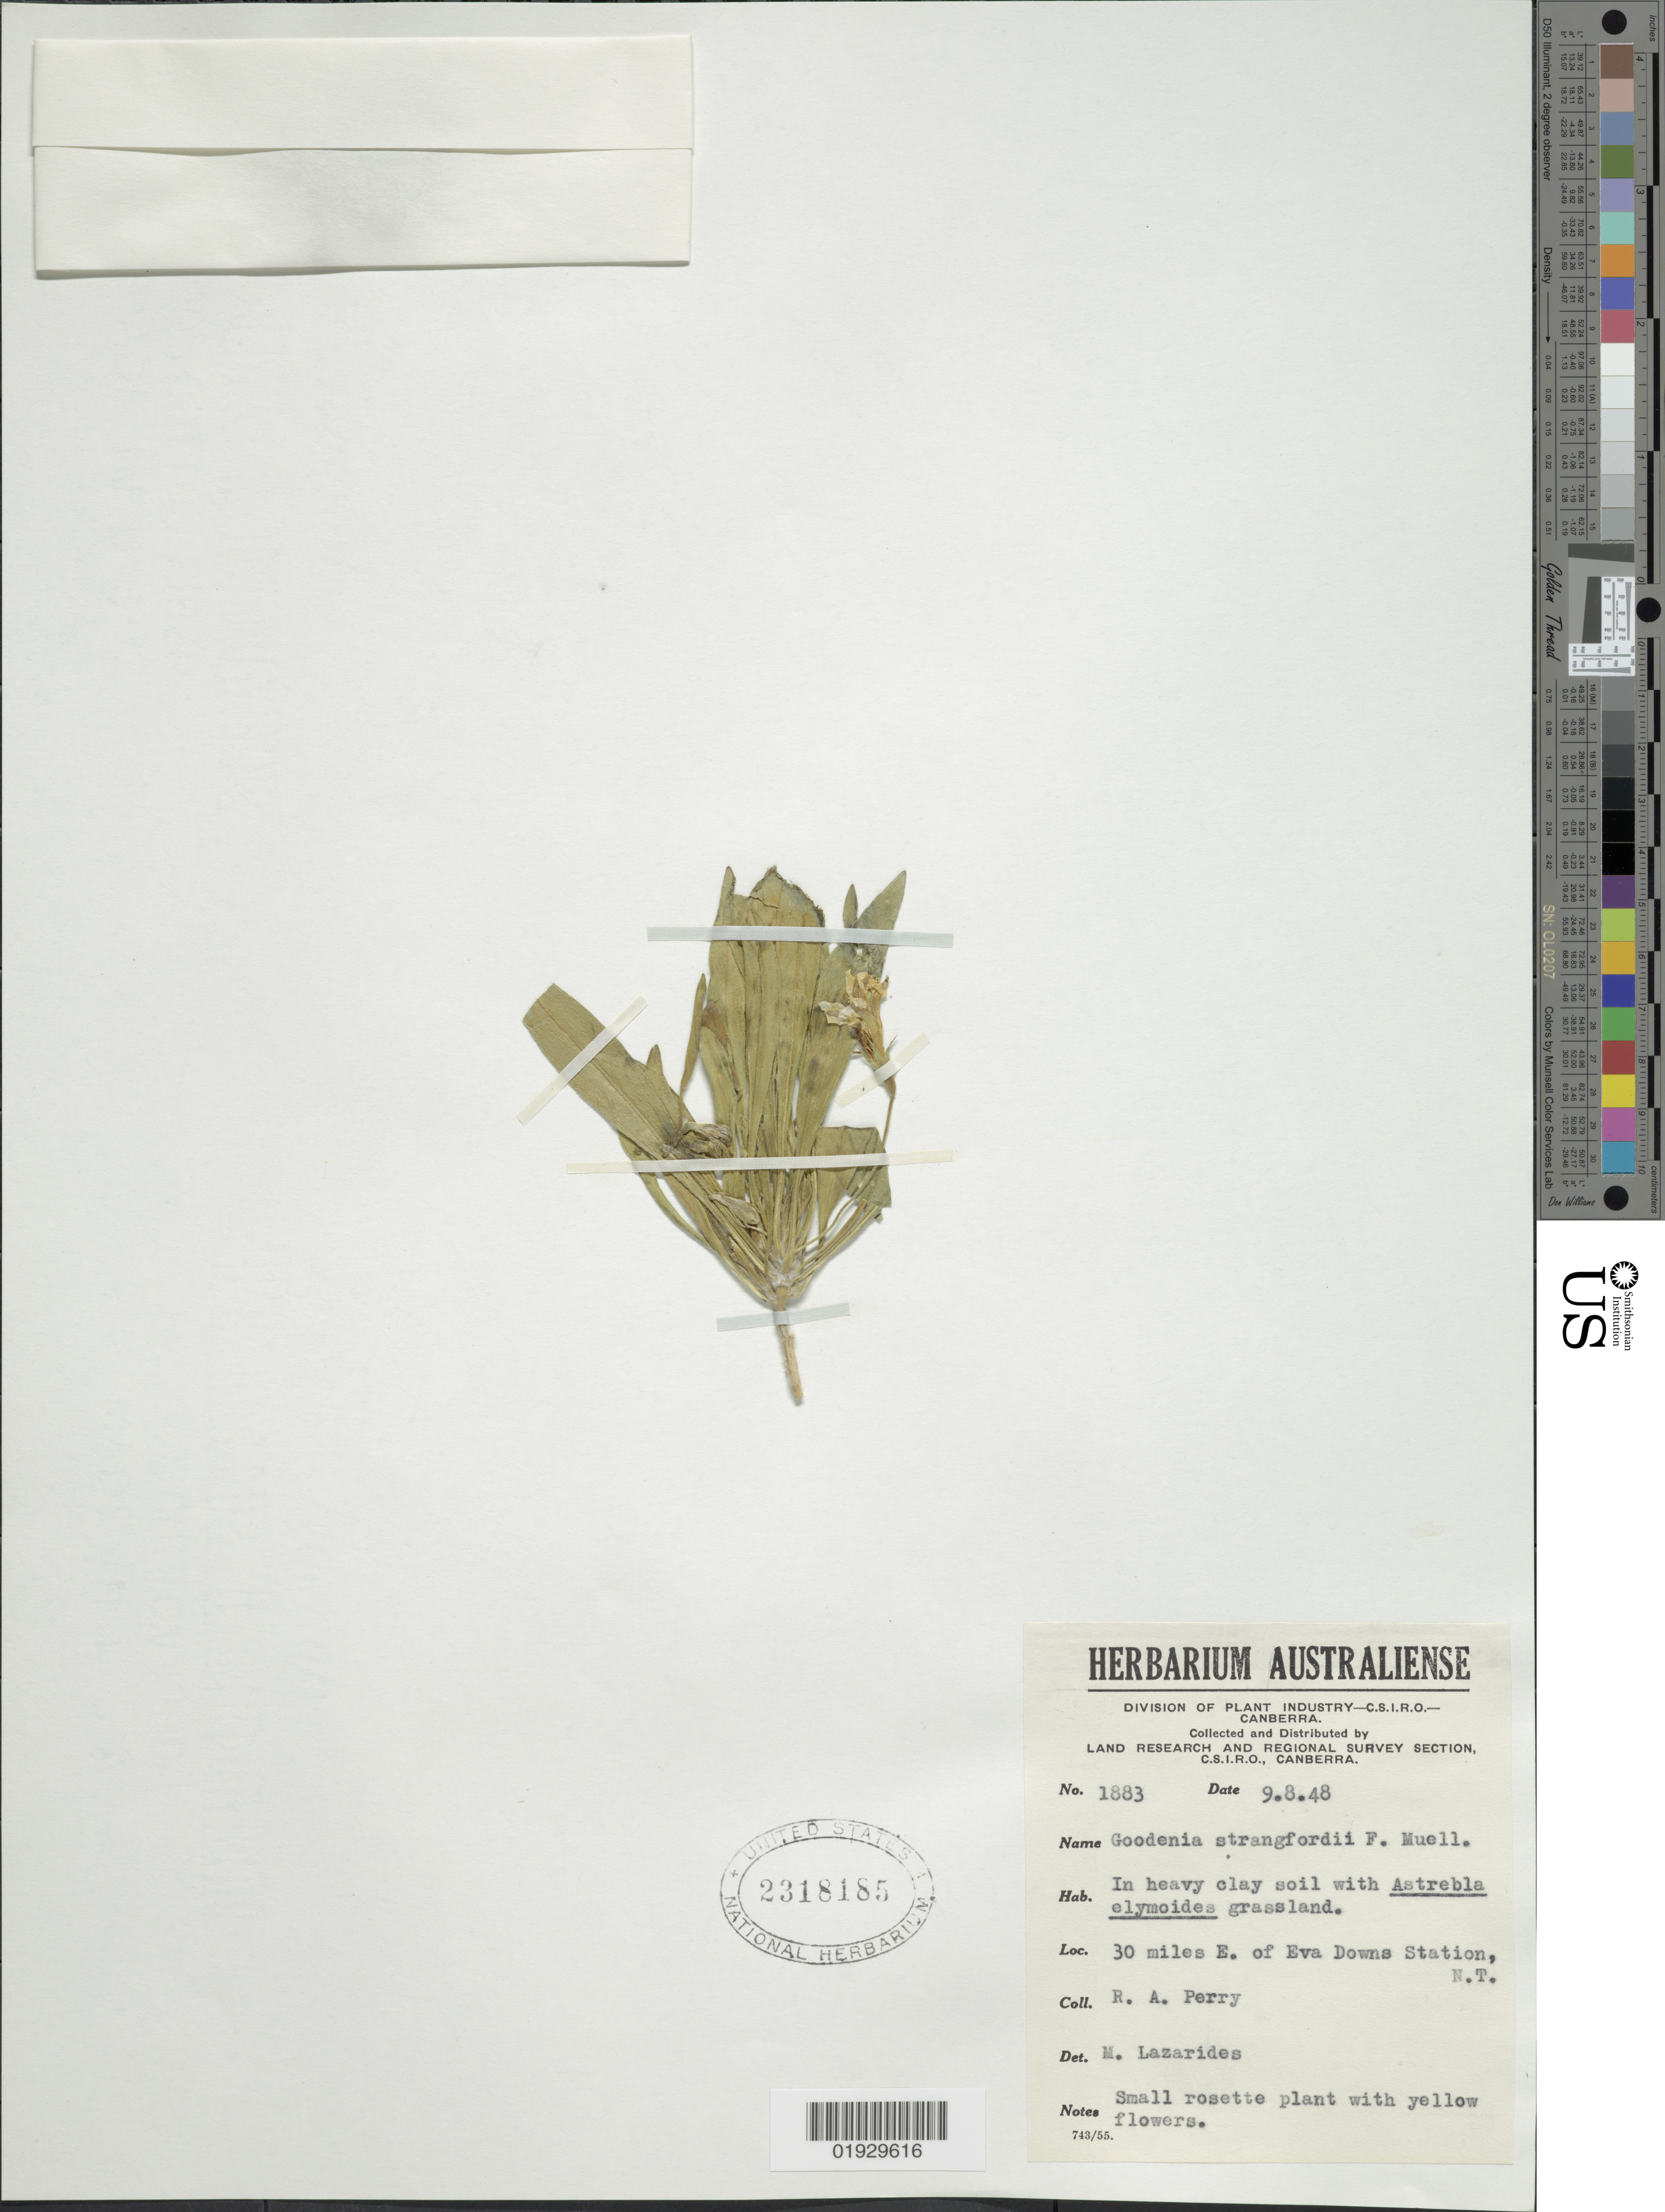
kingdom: Plantae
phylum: Tracheophyta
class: Magnoliopsida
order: Asterales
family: Goodeniaceae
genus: Goodenia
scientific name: Goodenia strangfordii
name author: F. Muell.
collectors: Perry, R. A.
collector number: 1883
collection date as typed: Transcribed d/m/y: 9/8/48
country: Australia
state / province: Northern Territory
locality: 30 miles E. of Eva Downs Station, N.T.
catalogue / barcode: US 2318185